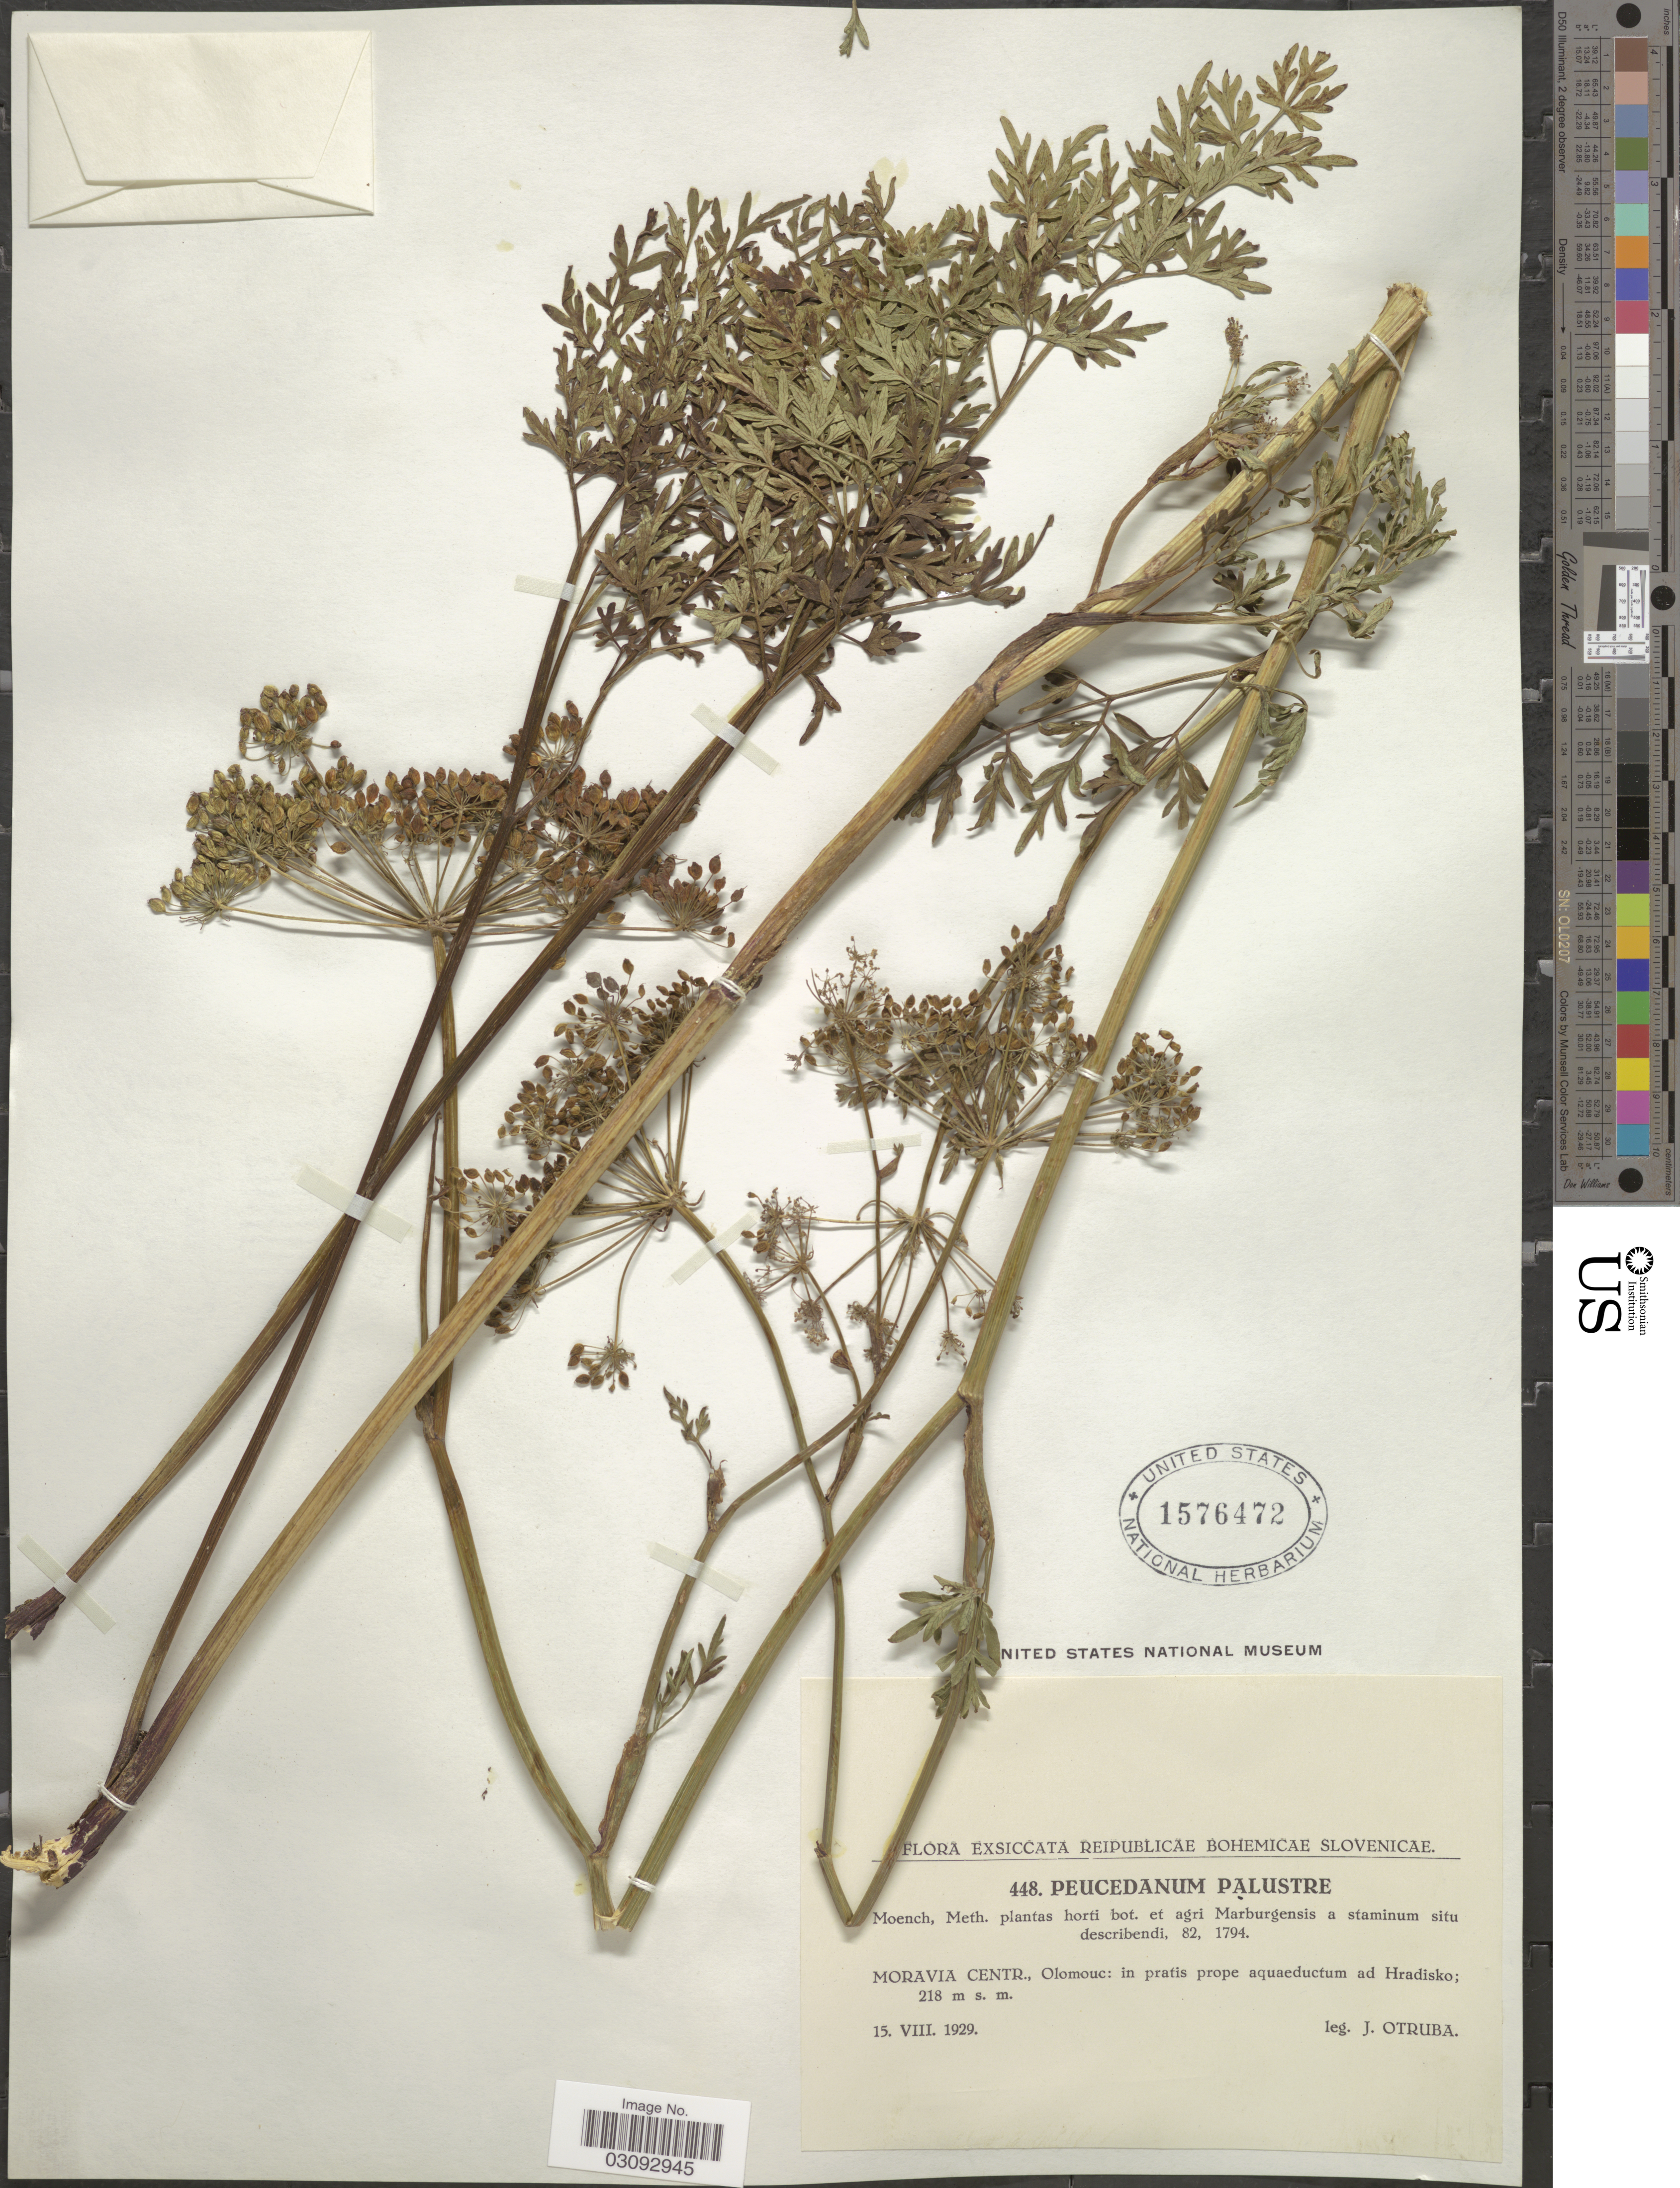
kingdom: Plantae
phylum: Tracheophyta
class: Magnoliopsida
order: Apiales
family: Apiaceae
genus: Peucedanum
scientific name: Peucedanum palustre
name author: (L.) Moench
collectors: J. Otruba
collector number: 448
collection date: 1929-08-15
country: Czechia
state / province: Olomouc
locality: Moravia Centr., Olomouc: in pratis prope aquaductum ad Hradisko.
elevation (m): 218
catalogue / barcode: US 1576472